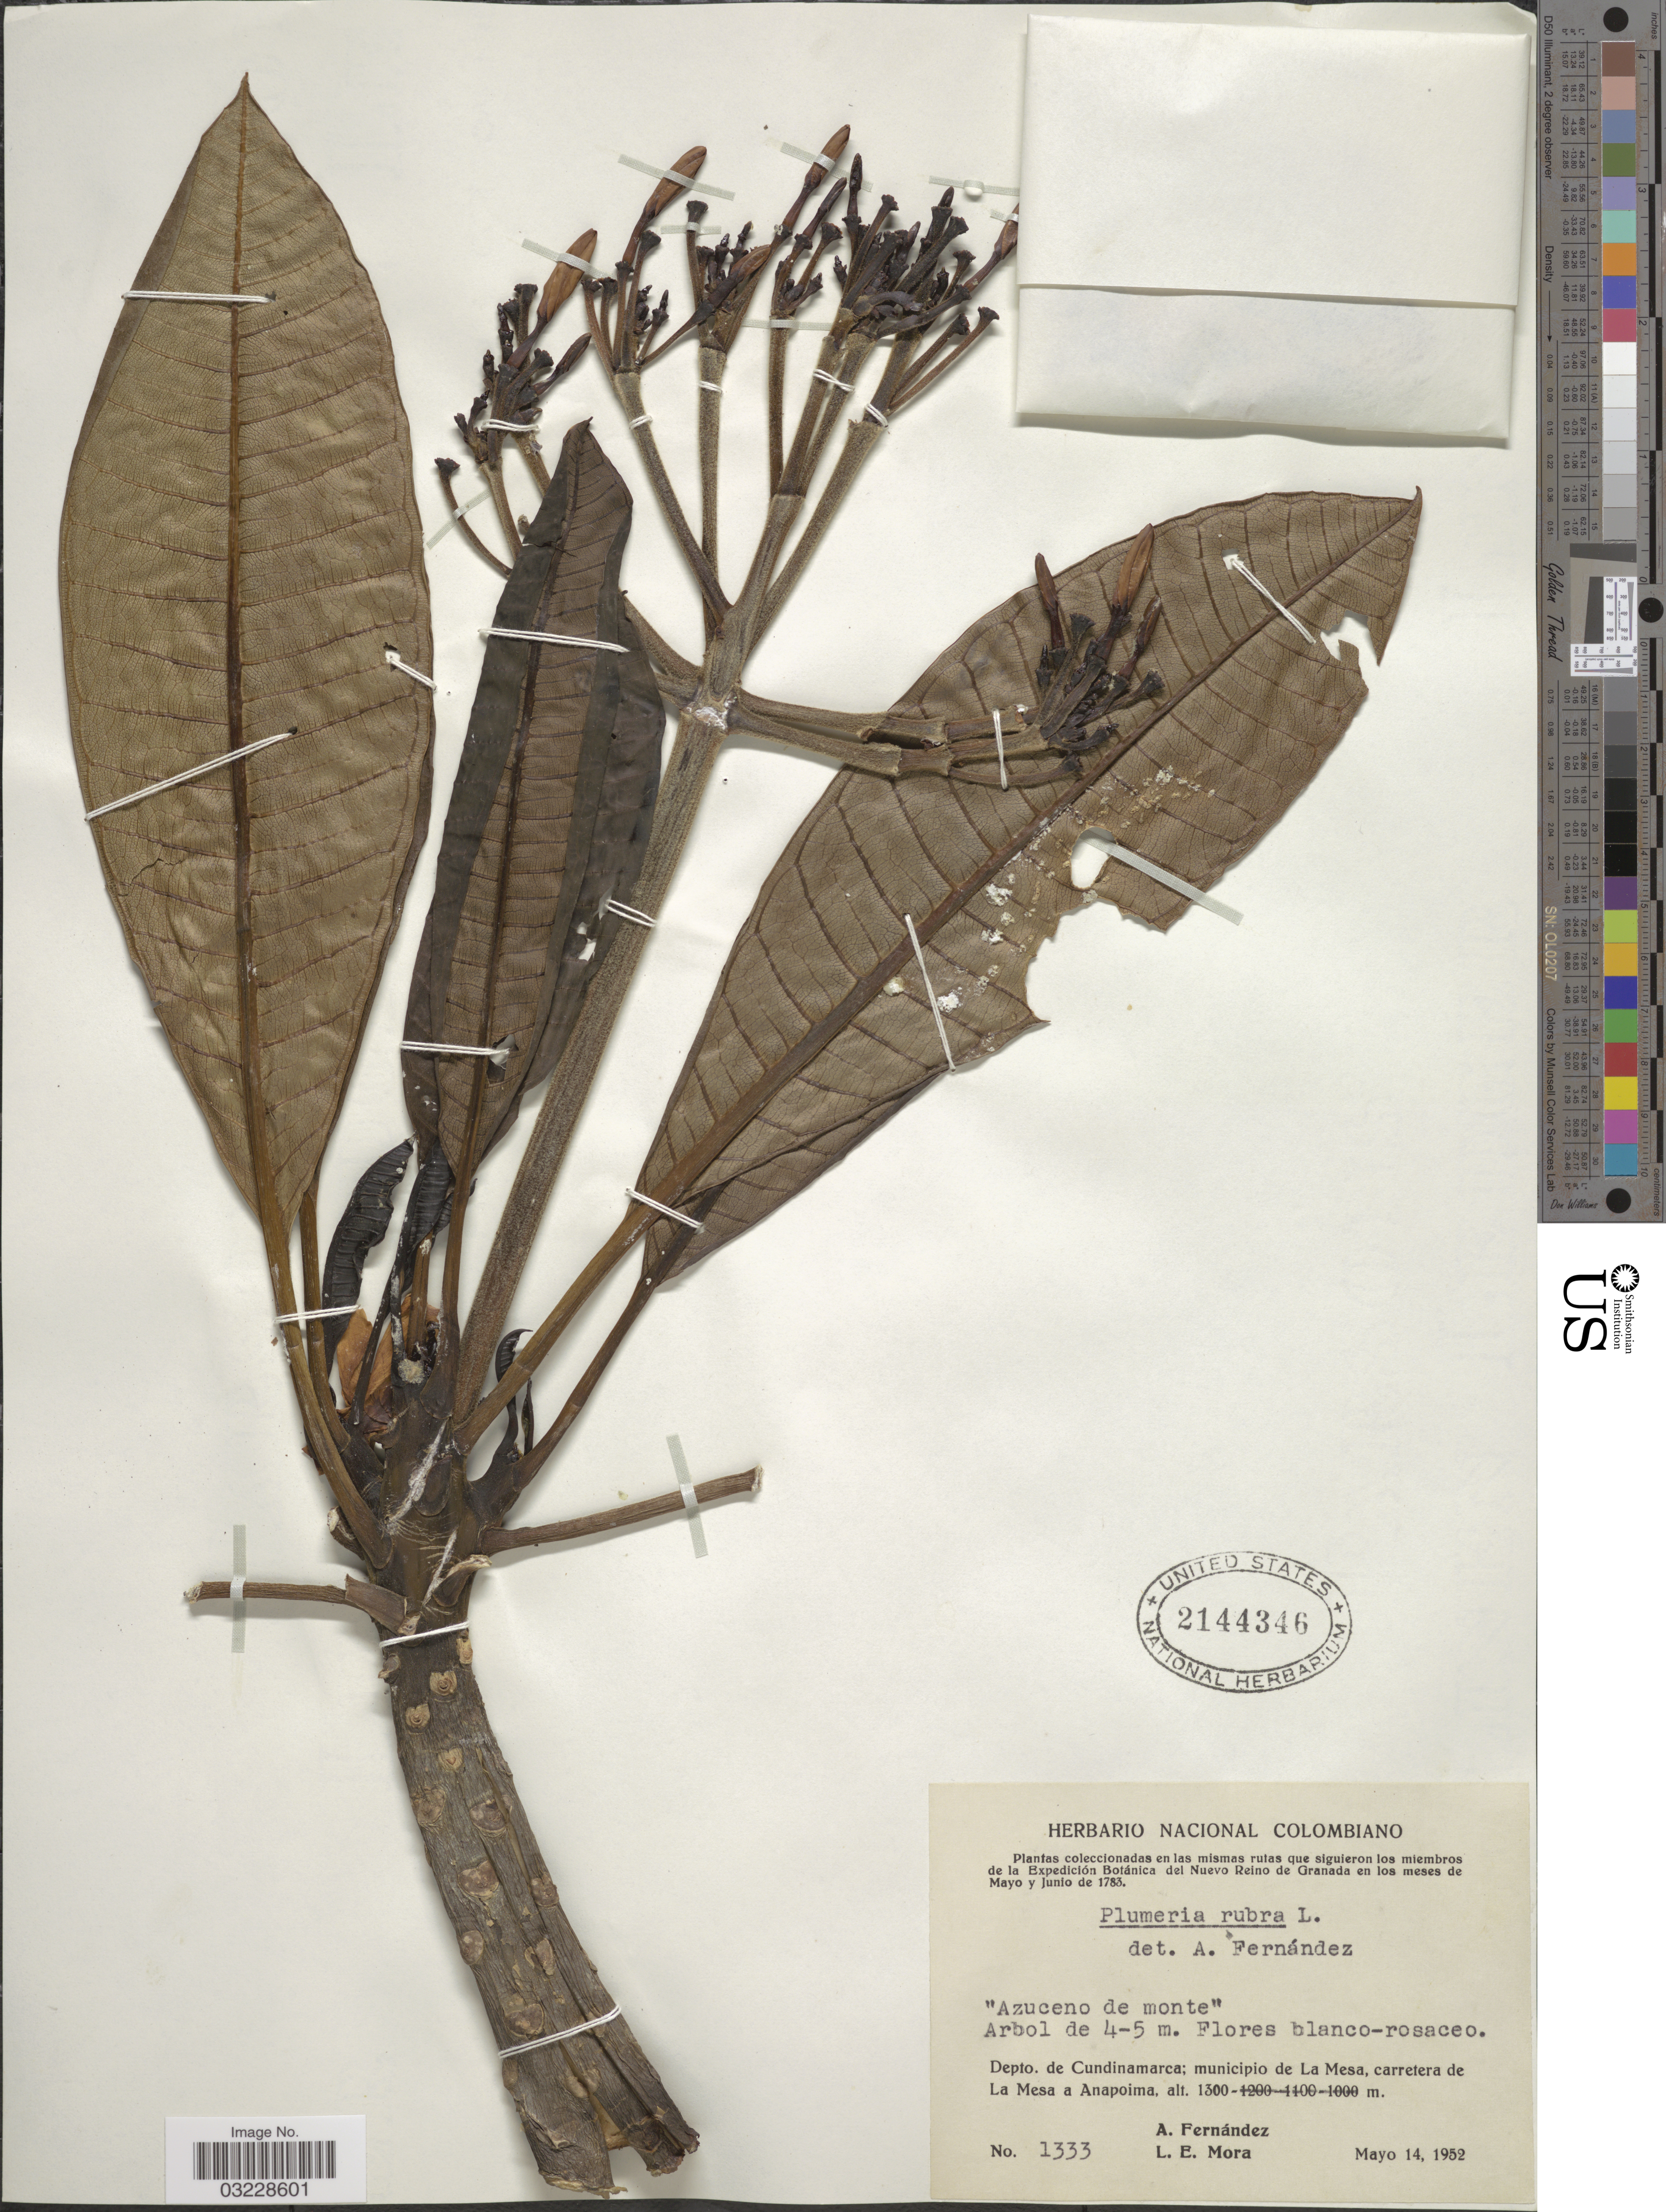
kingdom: Plantae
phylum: Tracheophyta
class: Magnoliopsida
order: Gentianales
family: Apocynaceae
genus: Plumeria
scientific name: Plumeria rubra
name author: L.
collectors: A. Fernández & L. Mora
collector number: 1333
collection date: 1952-05-14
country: Colombia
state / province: Cundinamarca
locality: Depto. de Cundinamarca; municipio de La Mesa, carretera de La Mesa a Anapoima.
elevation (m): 1300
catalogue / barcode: US 2144346